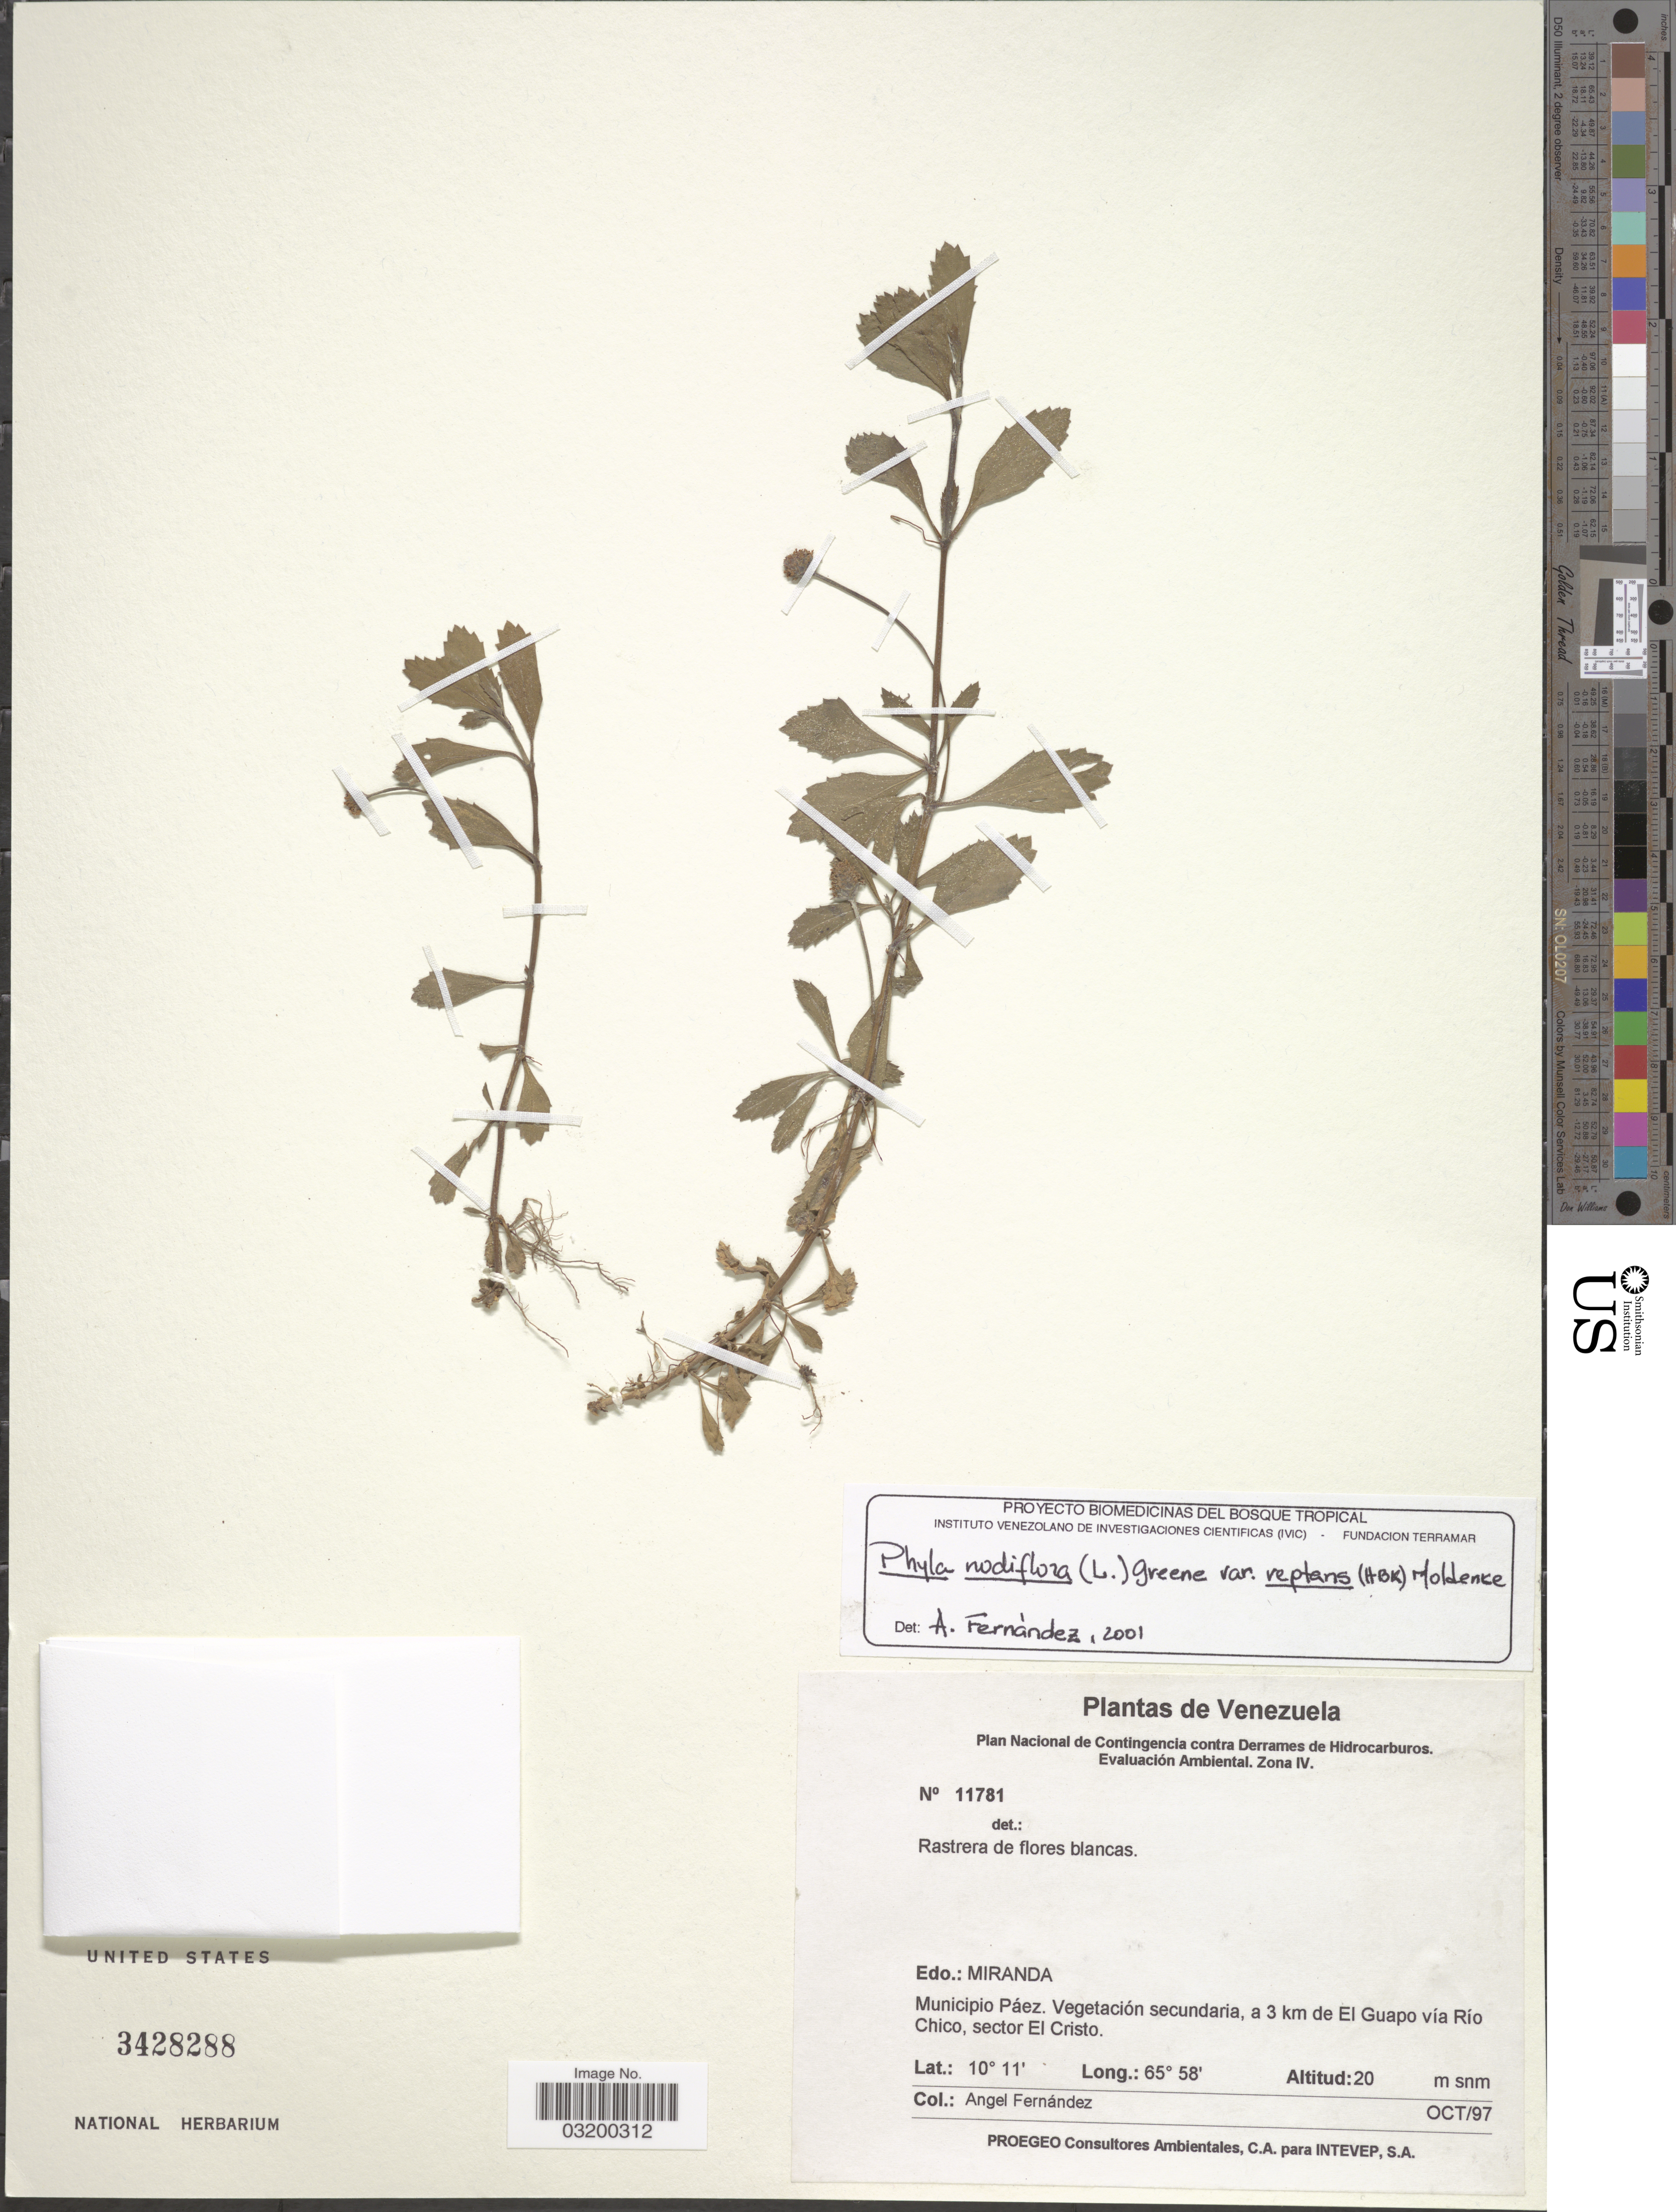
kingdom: Plantae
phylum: Tracheophyta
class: Magnoliopsida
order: Lamiales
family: Verbenaceae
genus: Phyla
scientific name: Phyla nodiflora var. reptans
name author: (Kunth) Moldenke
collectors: Á. Fernández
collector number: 11781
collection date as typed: Transcribed d/m/y: /10/97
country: Venezuela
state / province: Miranda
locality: Municipio Páez. Vegetación secundaria, a 3 km de El Guapo via Río Chico, sector El Cristo.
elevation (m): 20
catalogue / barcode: US 3428288